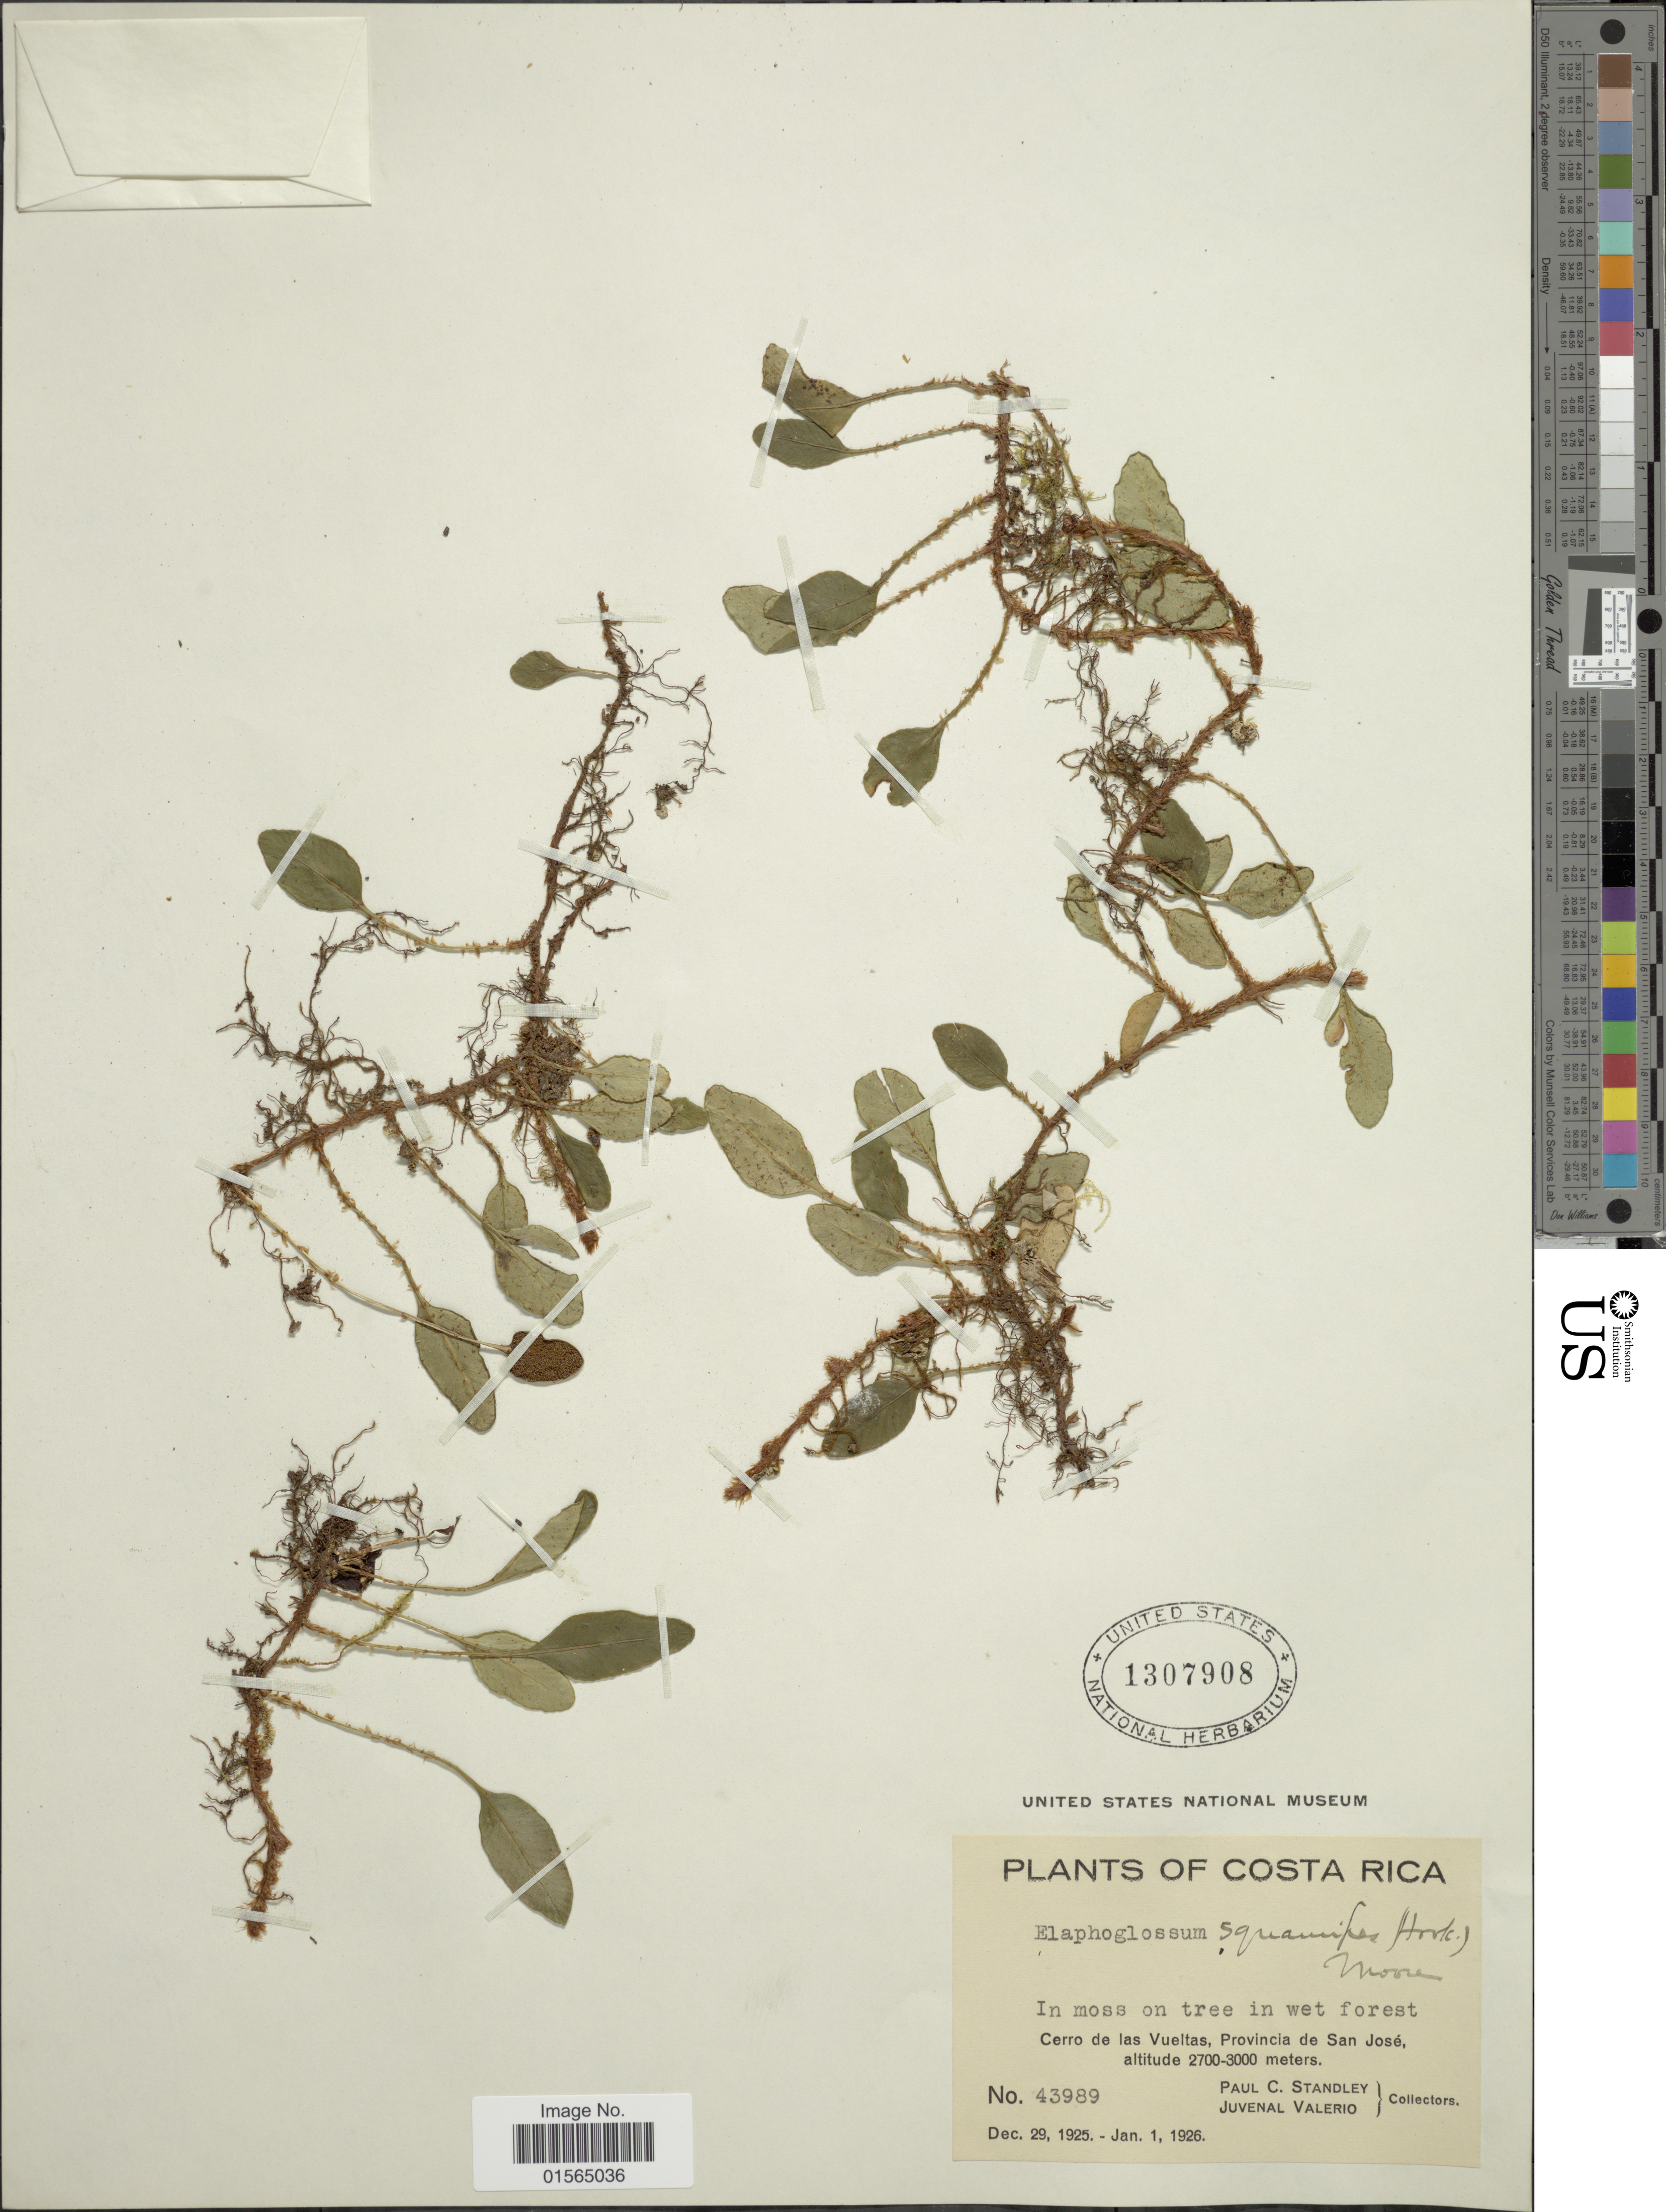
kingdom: Plantae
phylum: Tracheophyta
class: Polypodiopsida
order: Polypodiales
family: Dryopteridaceae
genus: Elaphoglossum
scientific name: Elaphoglossum squamipes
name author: (Hook.) T. Moore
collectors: P. C. Standley & J. Valerio R.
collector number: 43989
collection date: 1925-12-29/1926-01-01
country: Costa Rica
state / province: San José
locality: Cerro de las Vueltas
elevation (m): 2700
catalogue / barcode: US 1307908